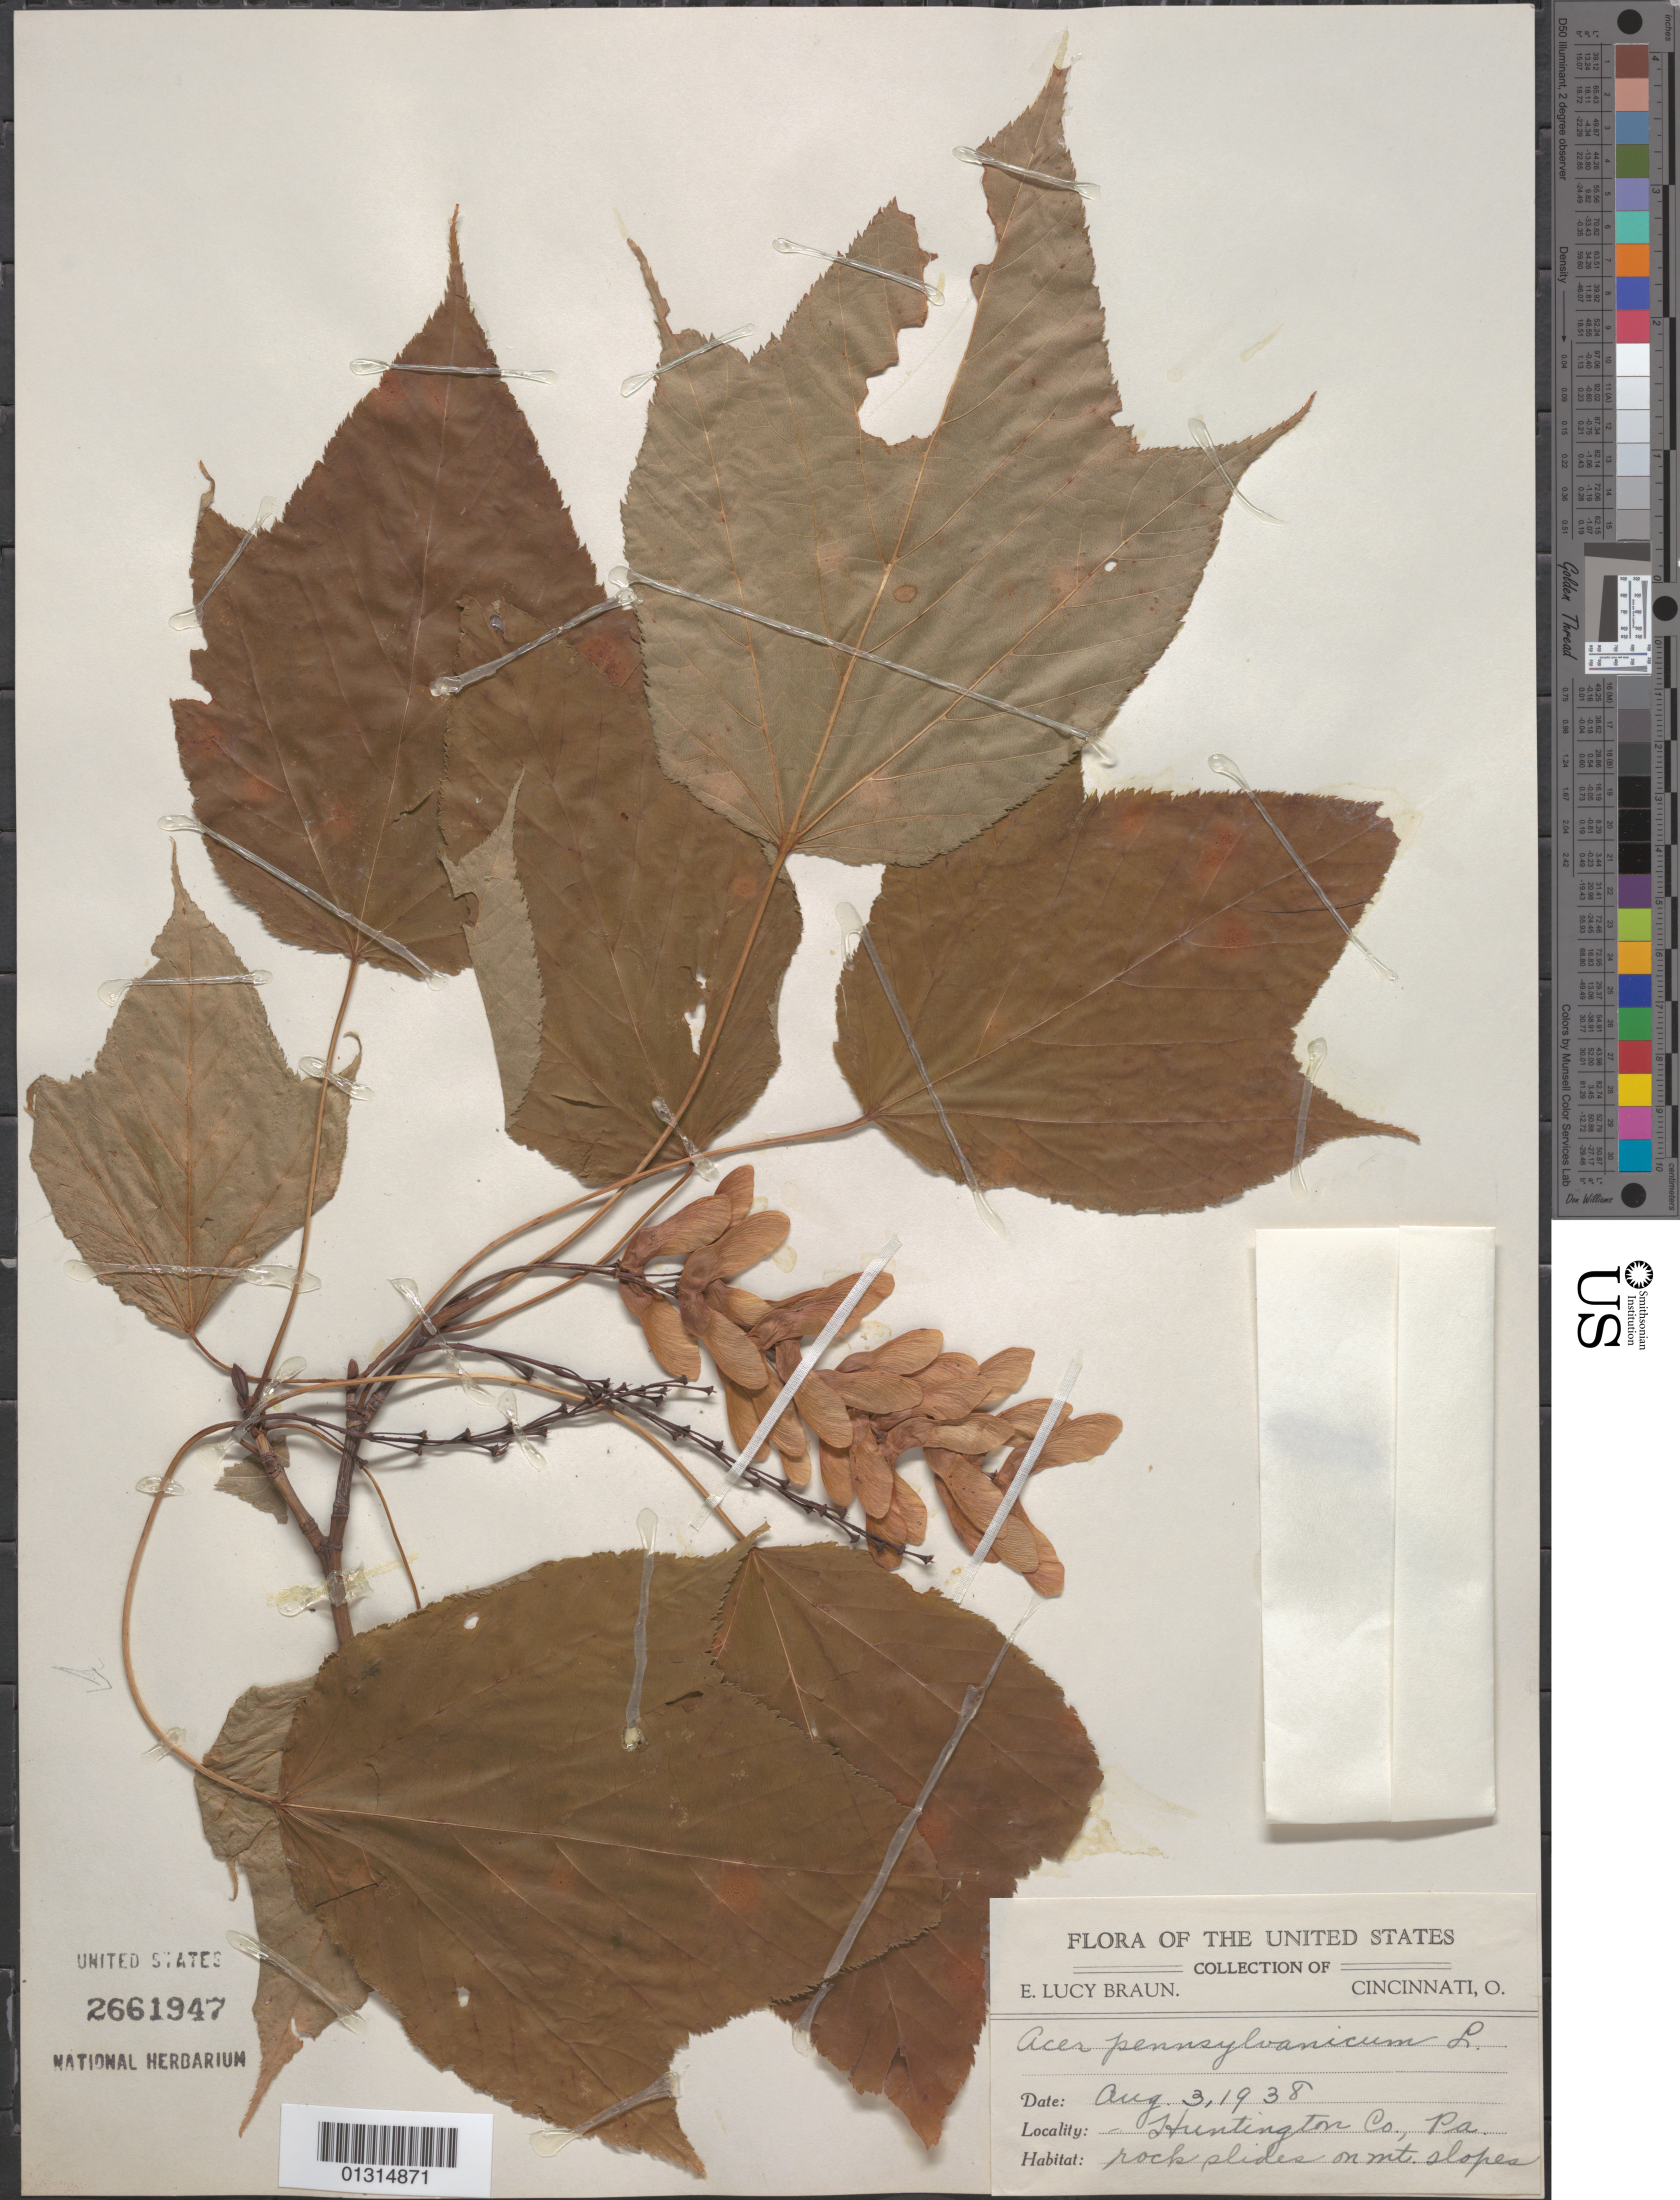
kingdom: Plantae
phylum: Tracheophyta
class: Magnoliopsida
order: Sapindales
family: Sapindaceae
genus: Acer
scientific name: Acer pensylvanicum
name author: L.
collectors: E. L. Braun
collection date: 1938-08-03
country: United States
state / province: Pennsylvania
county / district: Huntington County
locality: Huntington County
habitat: Rock slides on mt. slopes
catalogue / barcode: US 2661947